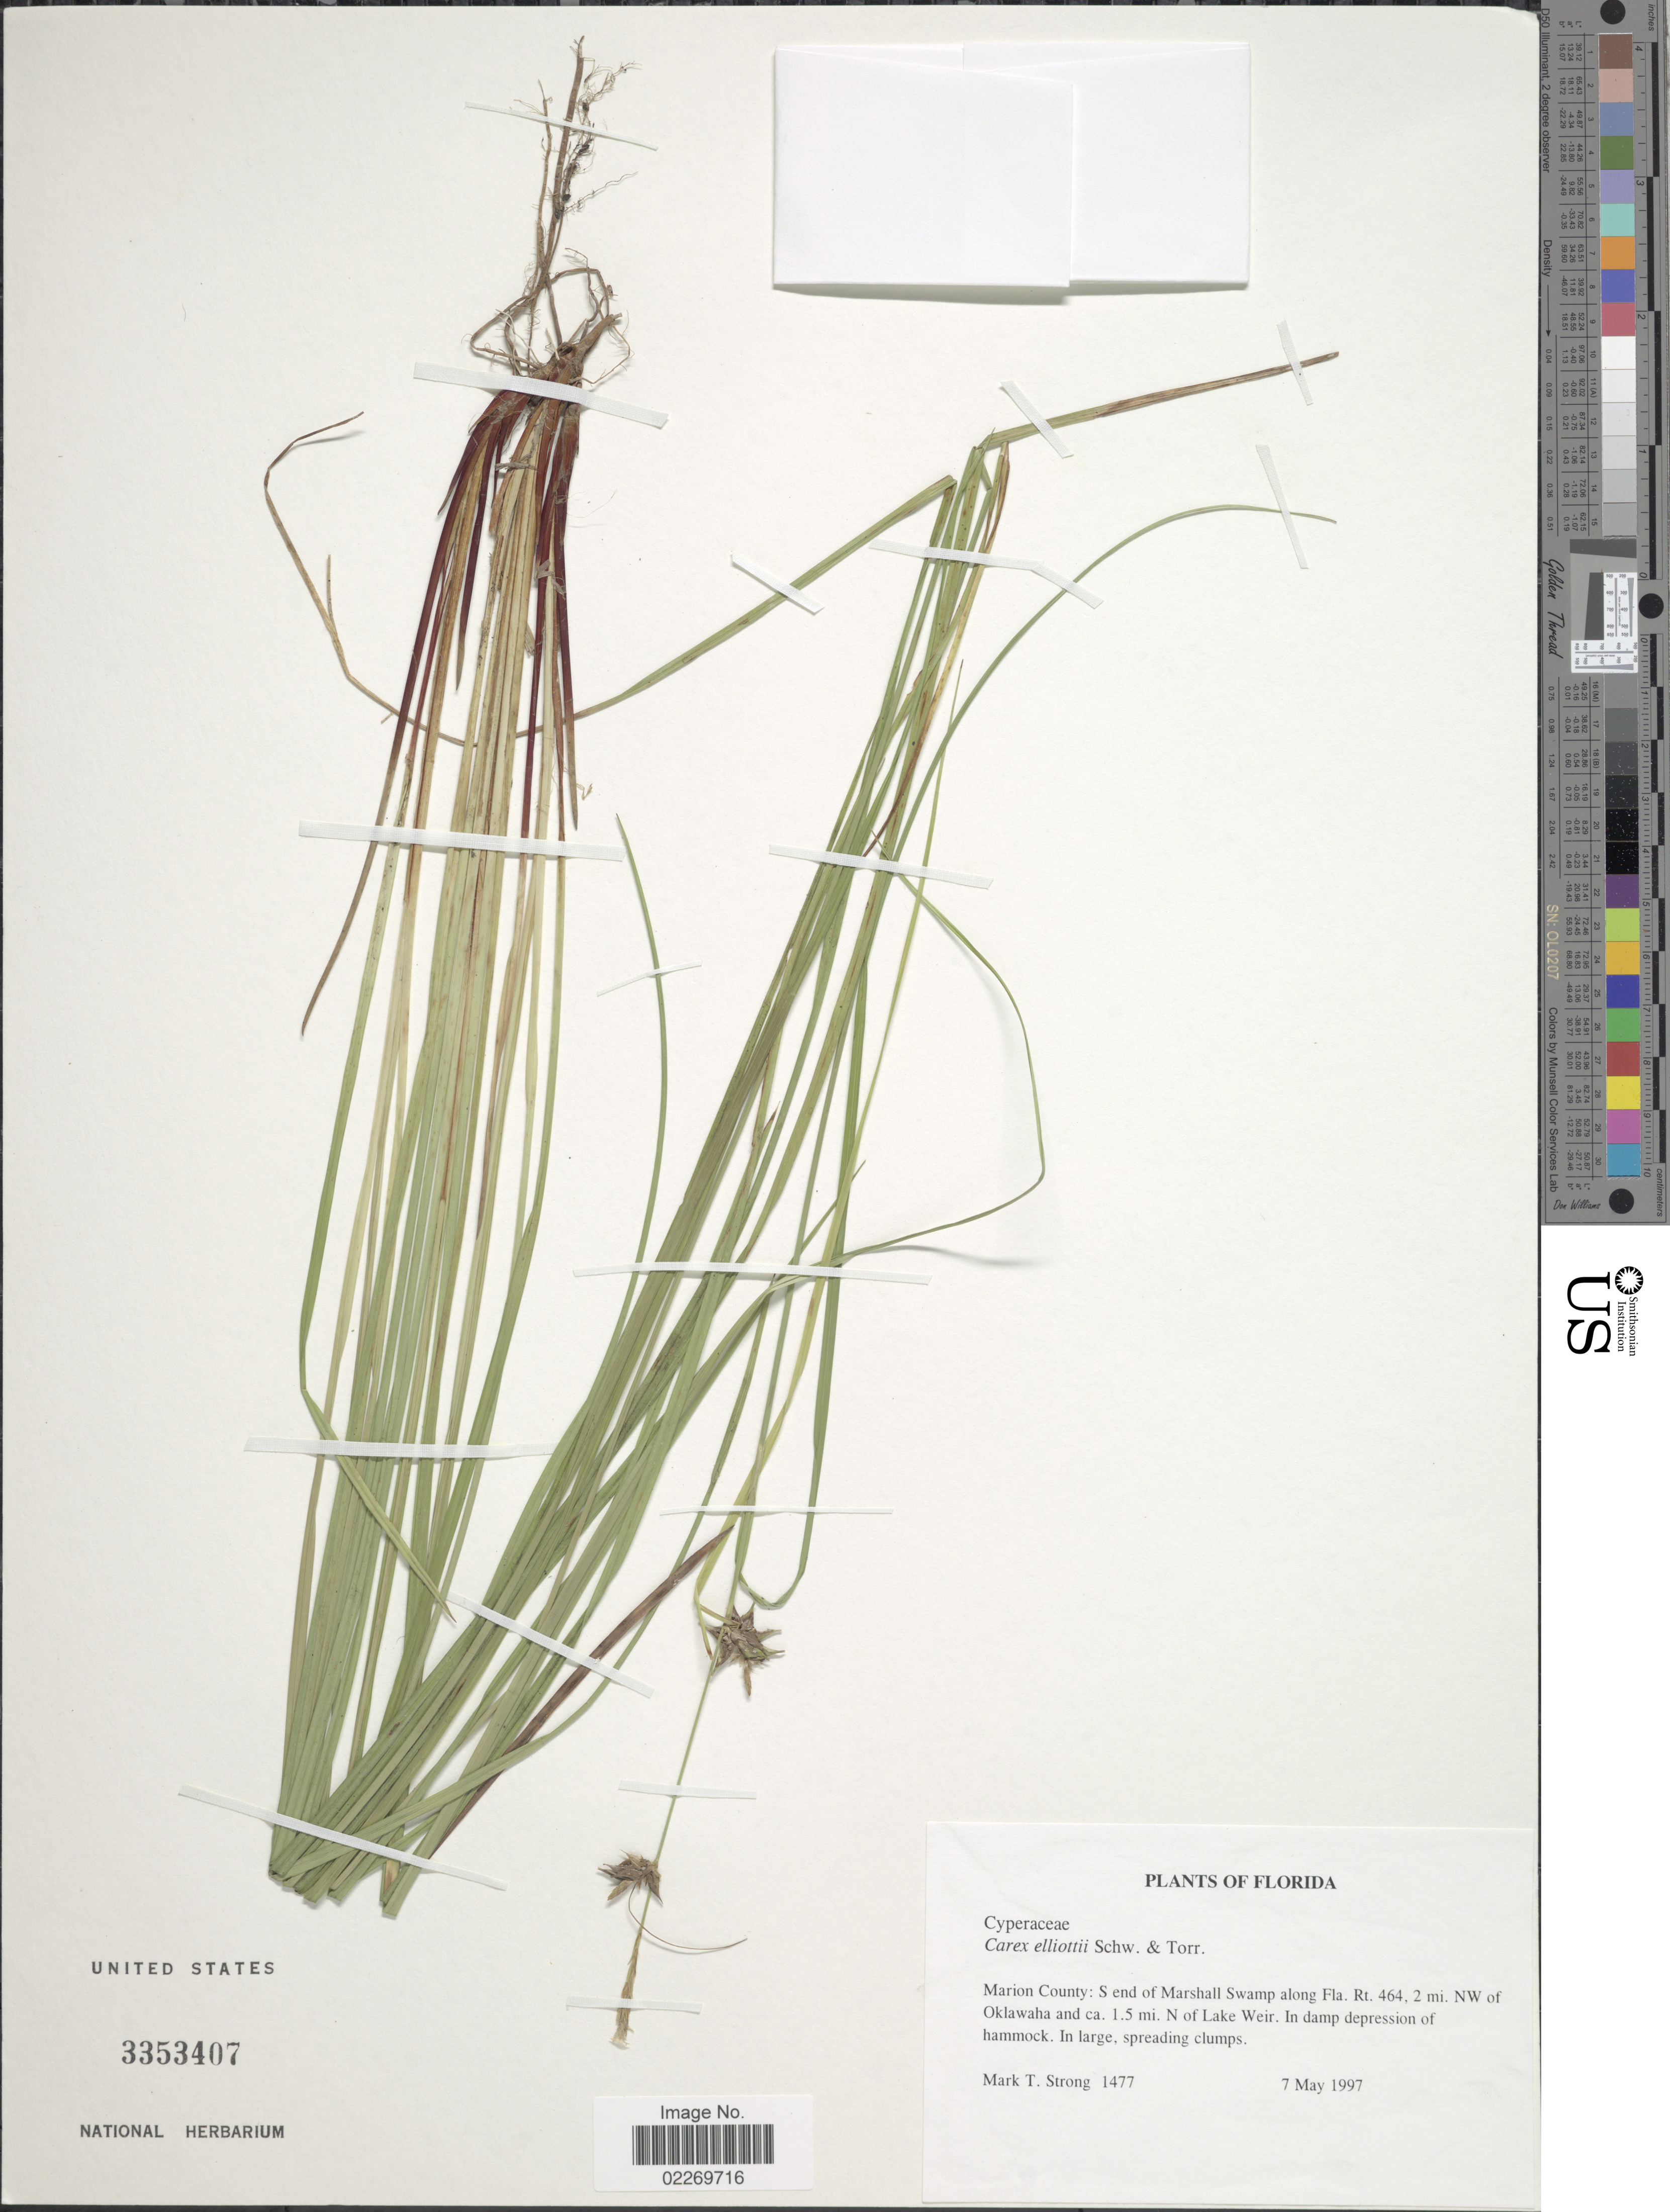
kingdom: Plantae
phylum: Tracheophyta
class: Liliopsida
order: Poales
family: Cyperaceae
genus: Carex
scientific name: Carex elliottii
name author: Schwein. & Torr.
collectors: M. T. Strong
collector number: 1477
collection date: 1997-05-07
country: United States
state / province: Florida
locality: Marion County: S end of Marshall Swamp along Fla. Rt. 464, 2 mi. NW of Okawaha and ca. 1.5 mi. N of Lake Weir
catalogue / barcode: US 3353407